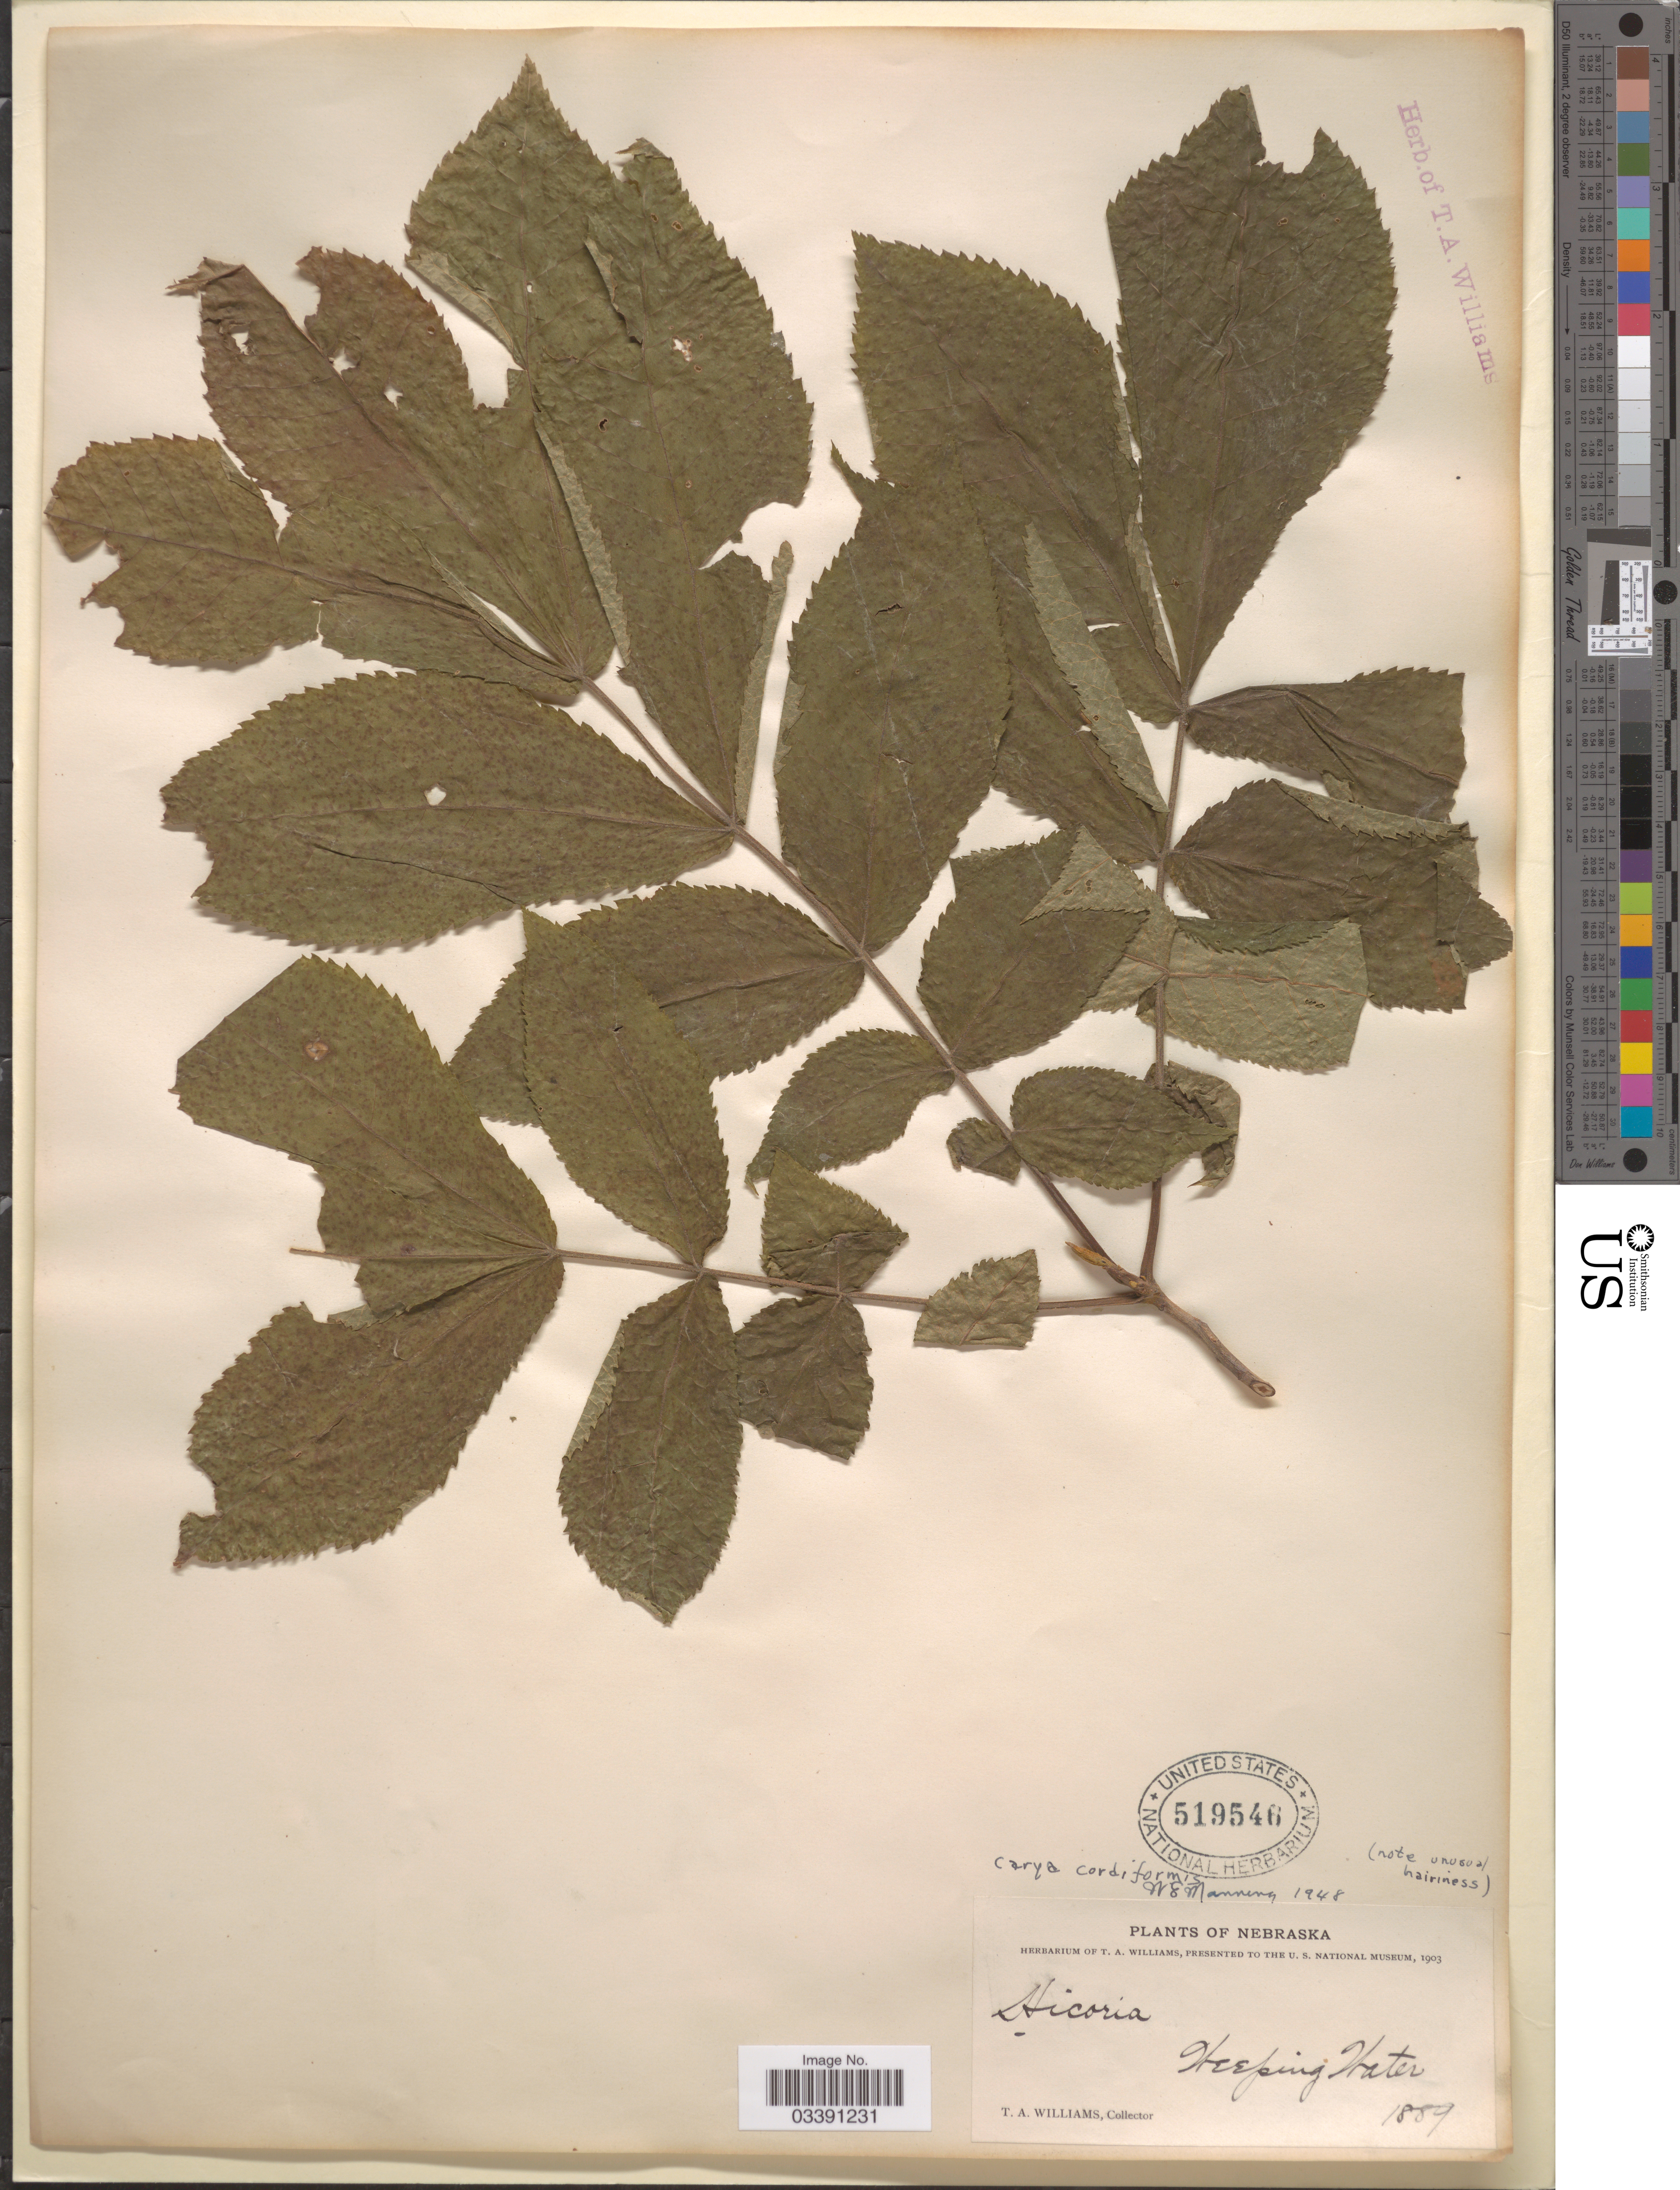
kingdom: Plantae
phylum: Tracheophyta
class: Magnoliopsida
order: Fagales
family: Juglandaceae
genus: Carya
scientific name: Carya cordiformis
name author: (Wangenh.) K. Koch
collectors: T. Williams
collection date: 1889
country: United States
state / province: Nebraska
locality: Weeping Water.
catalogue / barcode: US 519546